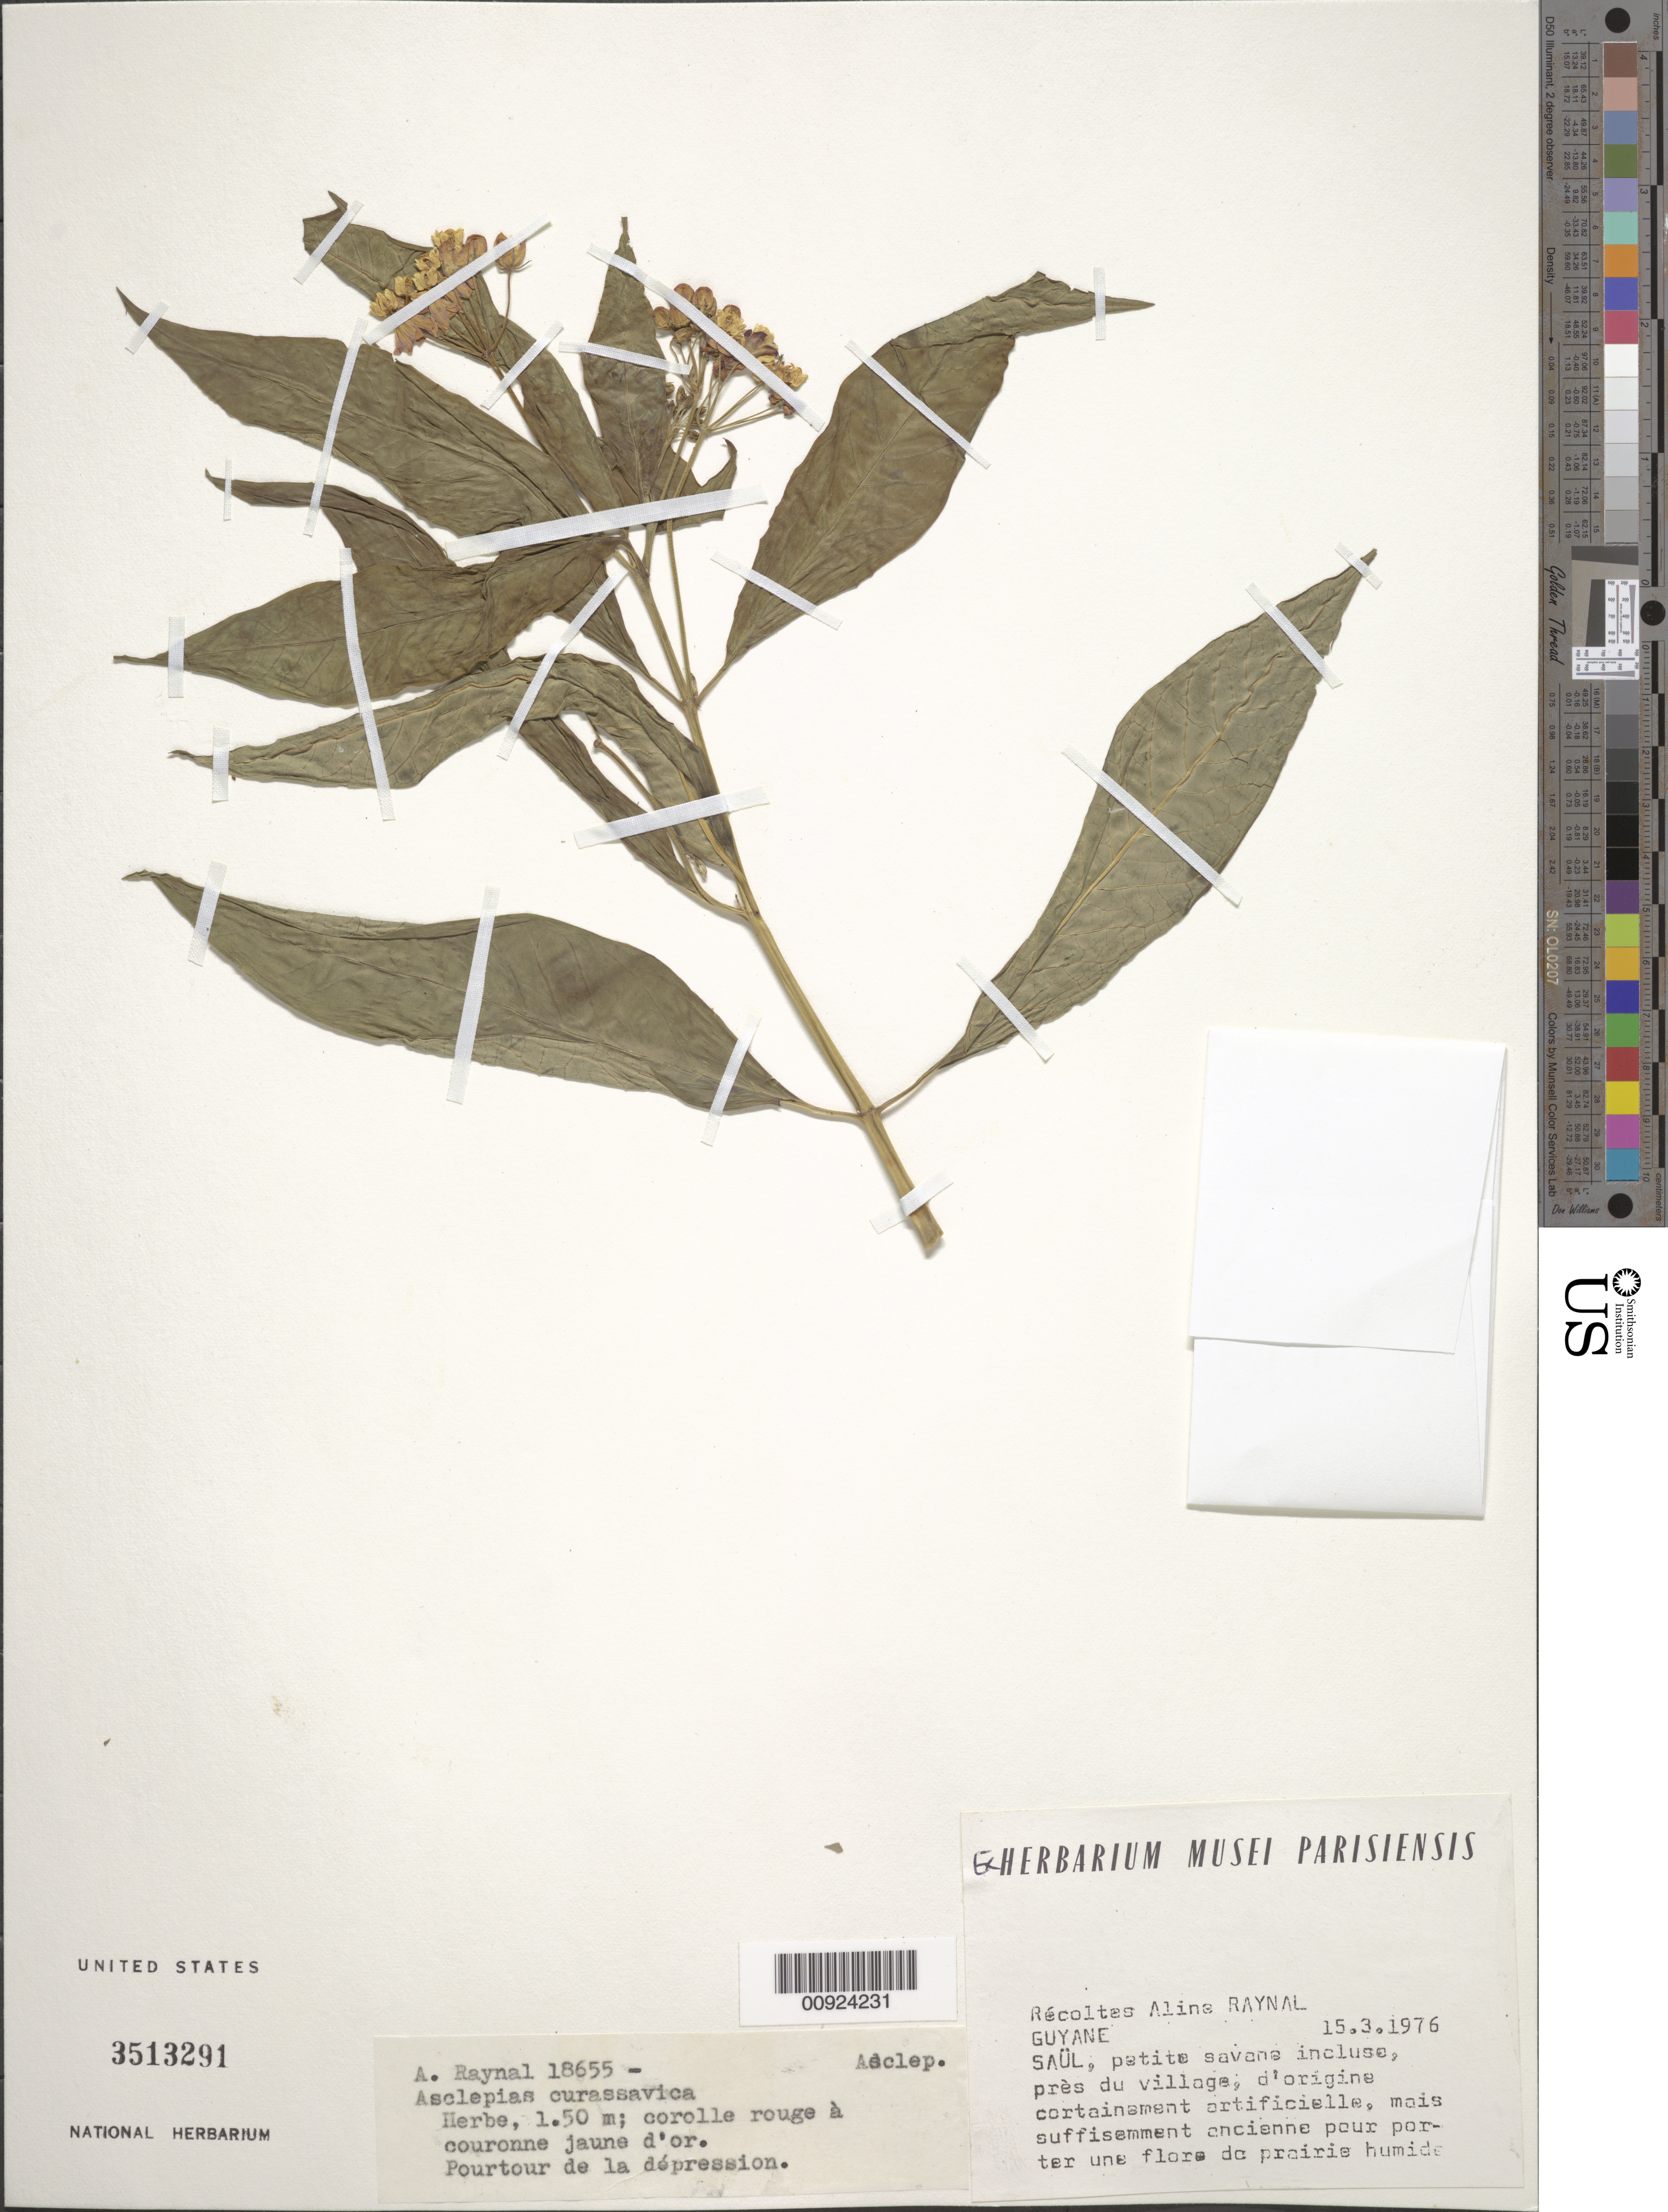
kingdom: Plantae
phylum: Tracheophyta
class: Magnoliopsida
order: Gentianales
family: Apocynaceae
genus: Asclepias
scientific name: Asclepias curassavica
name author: L.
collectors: A. M. Raynal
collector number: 18655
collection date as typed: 15-Mar-76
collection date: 1976-03-15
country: French Guiana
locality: Saül, pres du village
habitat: Petite savane incluse; pourtour de la depression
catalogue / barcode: US 3513291